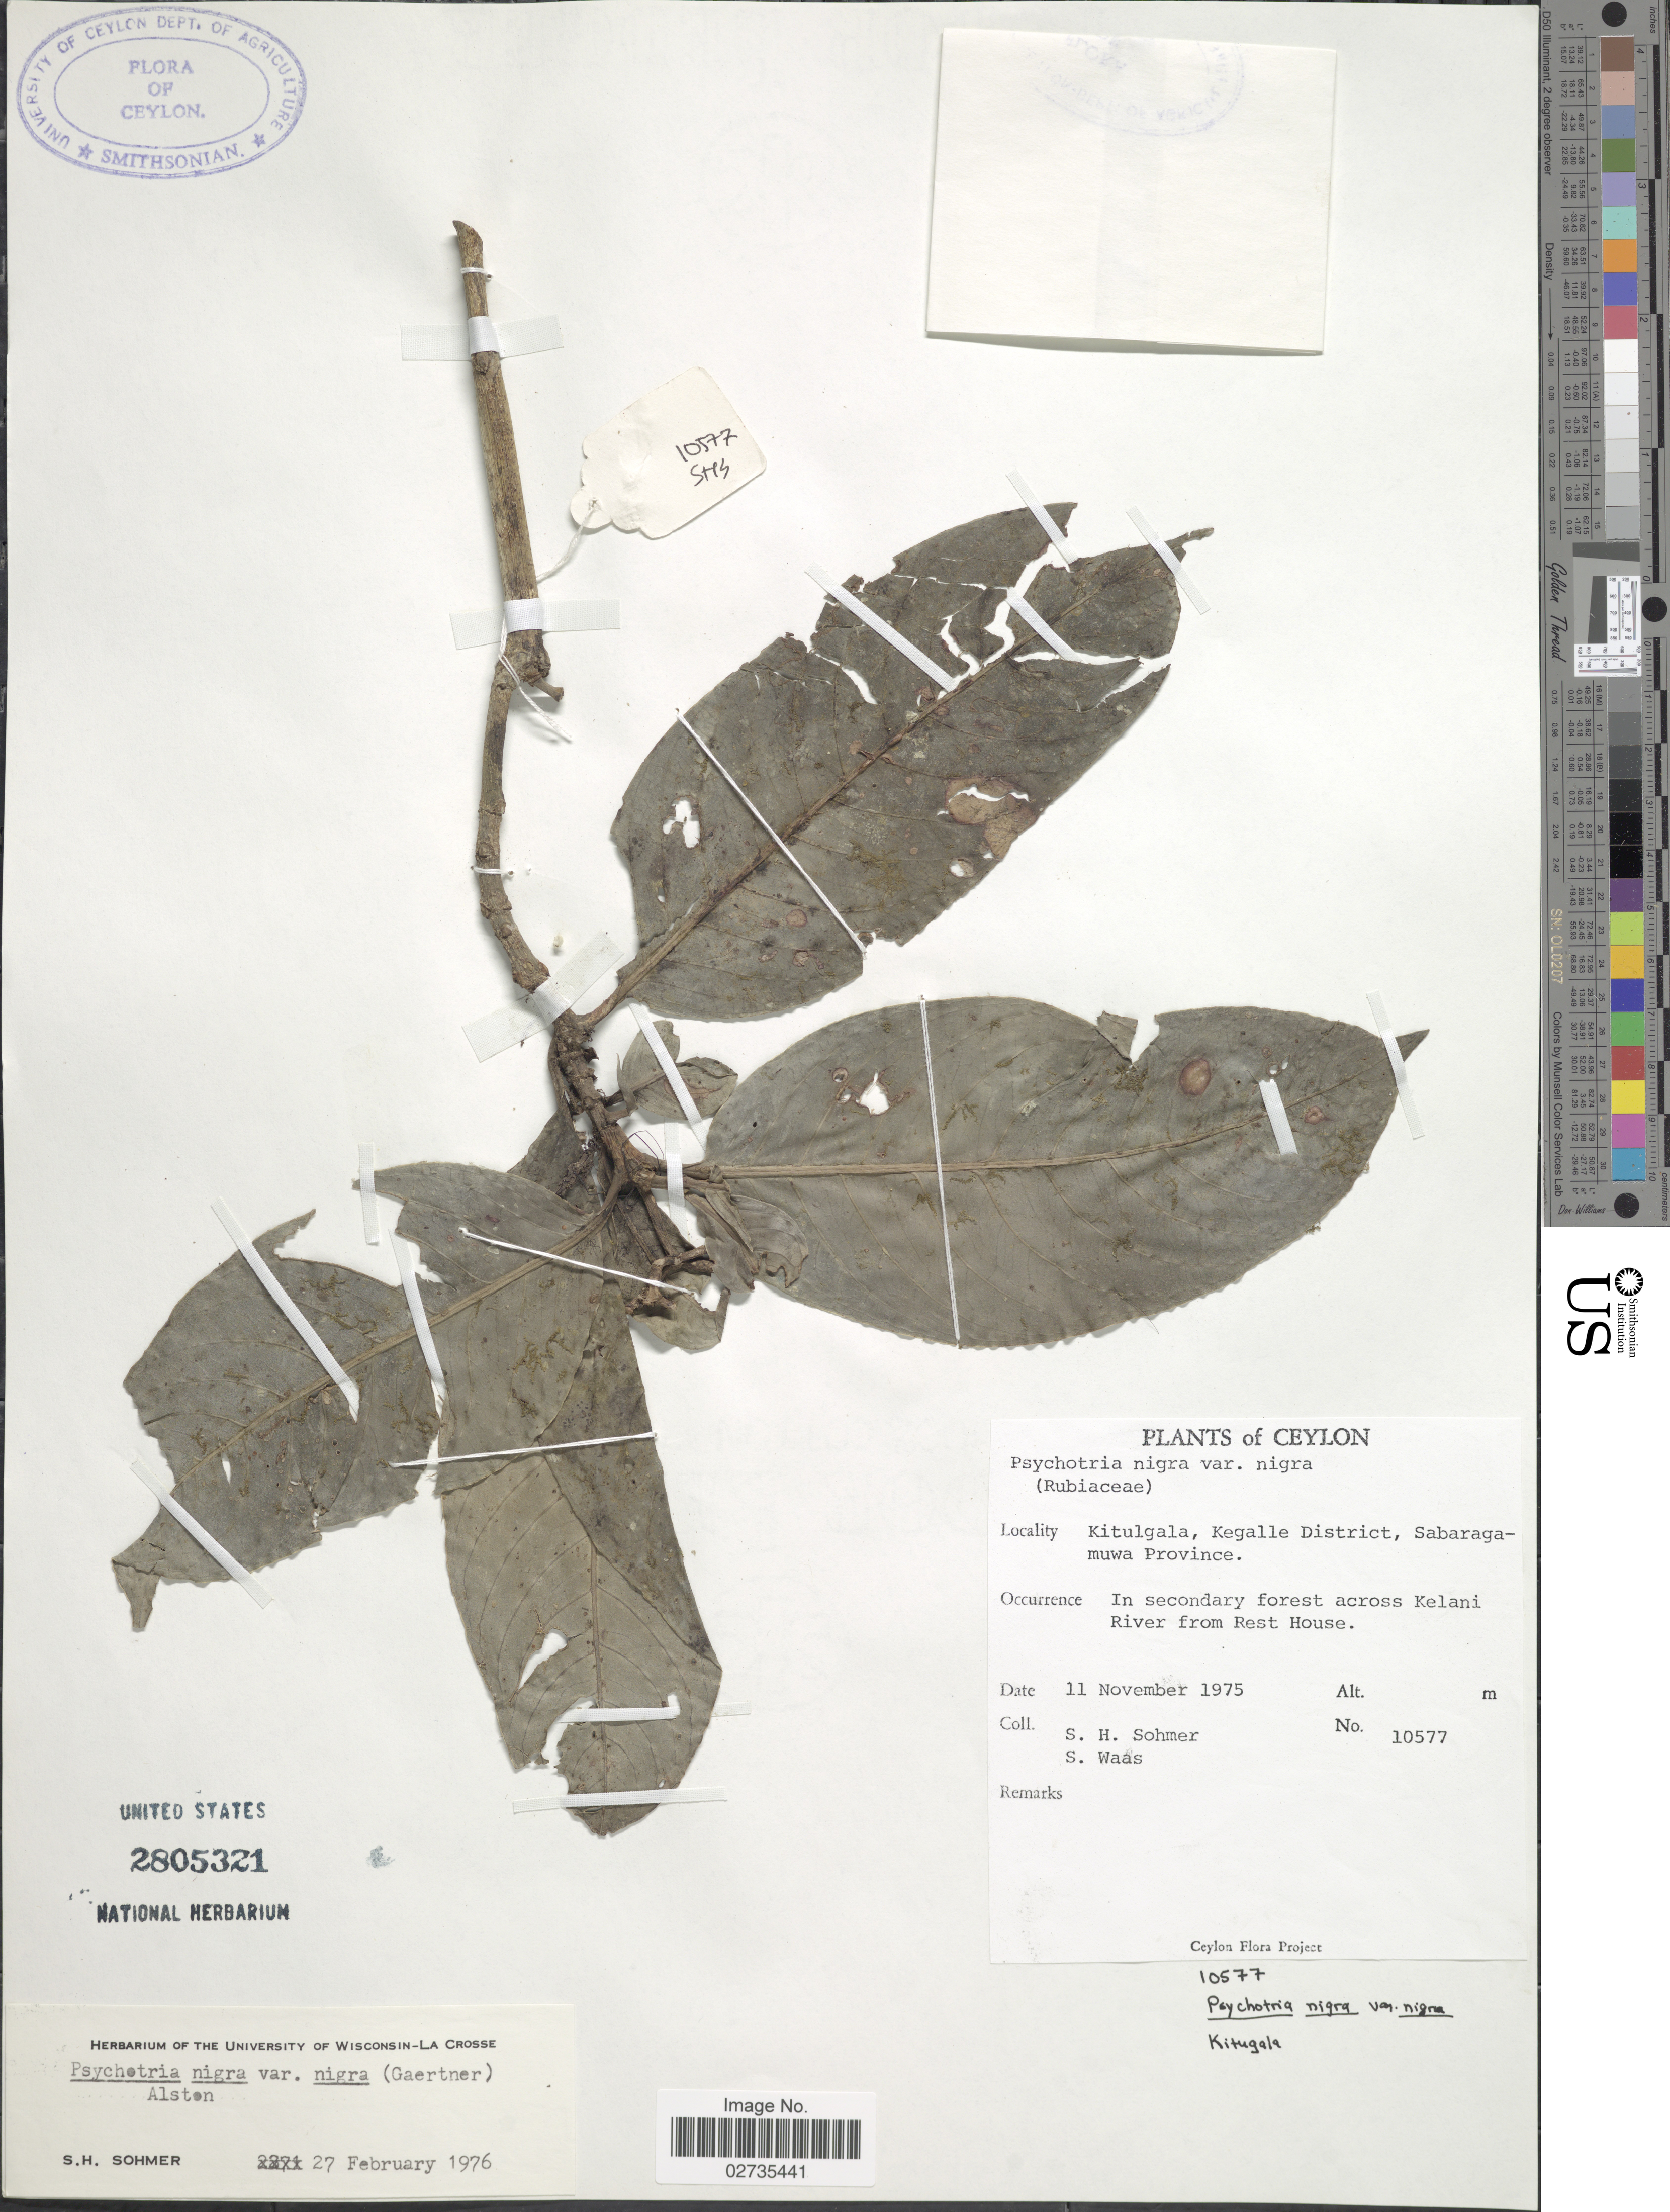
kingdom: Plantae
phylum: Tracheophyta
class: Magnoliopsida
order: Gentianales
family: Rubiaceae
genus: Psychotria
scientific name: Psychotria nigra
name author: (Gaertn.) Alston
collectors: S. H. Sohmer & S. Waas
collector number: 10577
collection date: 1975-11-11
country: Sri Lanka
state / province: Sabaragamuwa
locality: Ceylon. Kitulgala, Kegalle District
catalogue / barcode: US 2805321